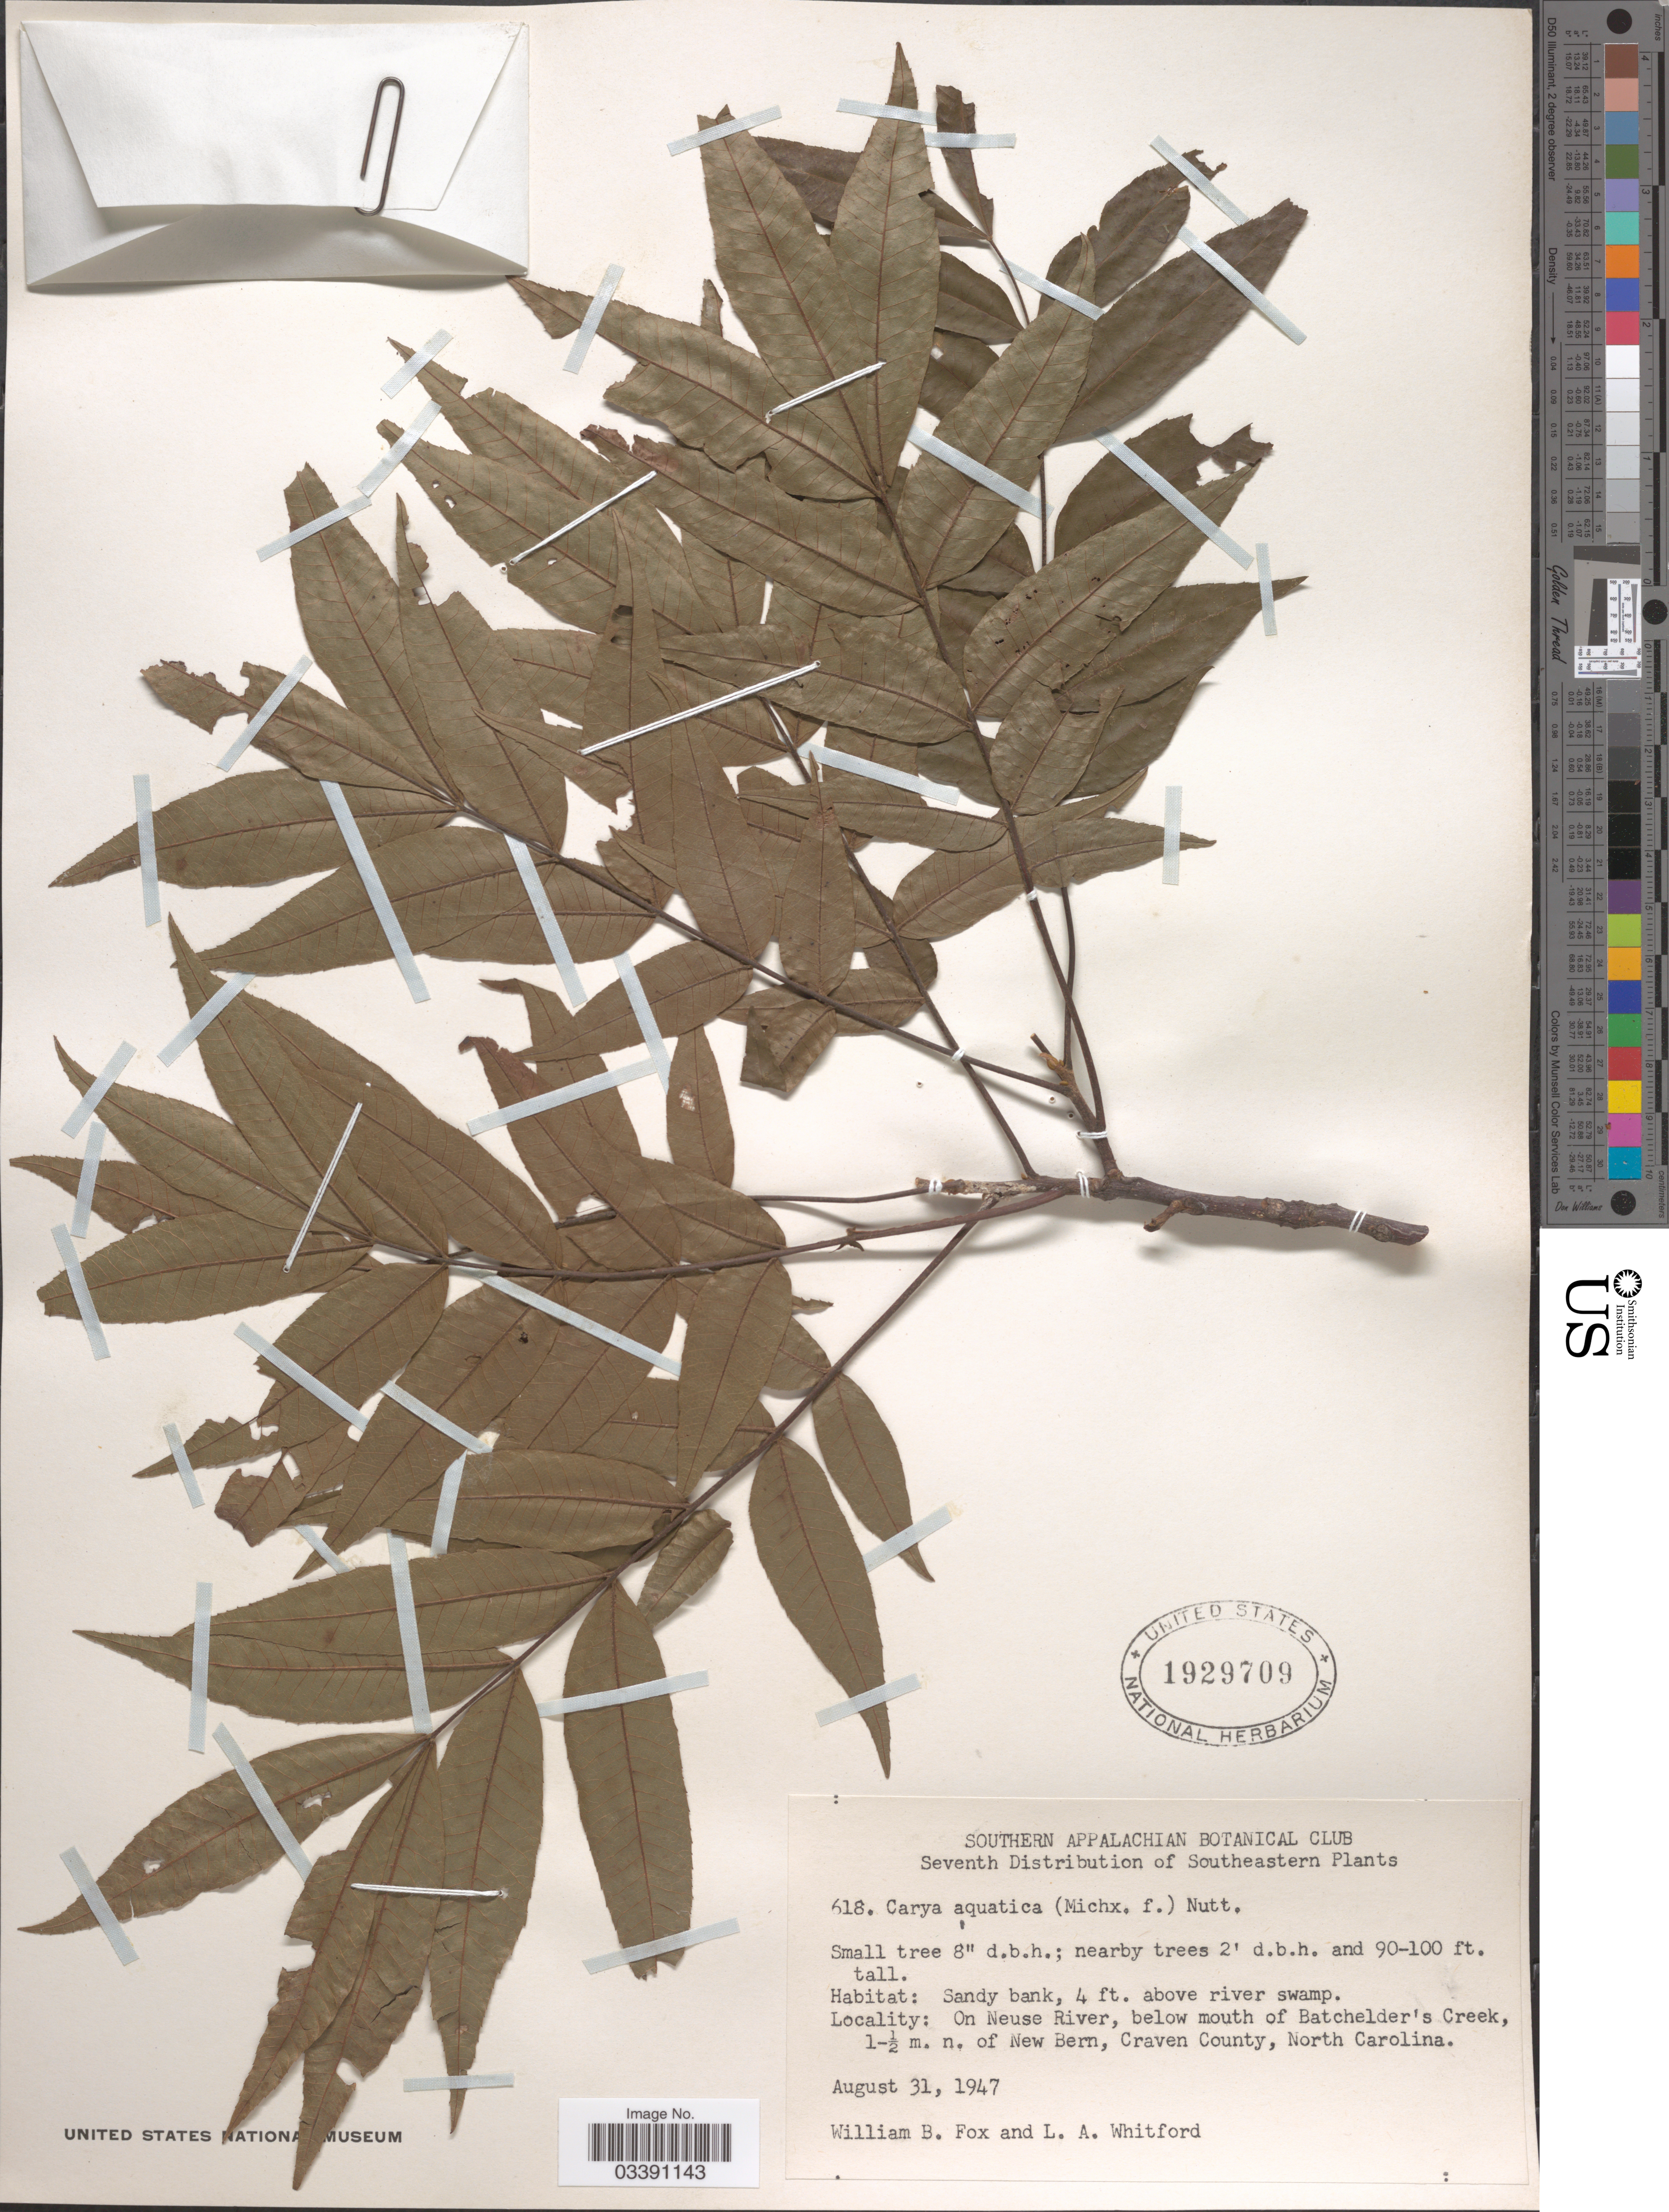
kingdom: Plantae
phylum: Tracheophyta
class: Magnoliopsida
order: Fagales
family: Juglandaceae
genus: Carya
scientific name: Carya aquatica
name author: (F. Michx.) Nutt.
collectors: W. B. Fox & L. Whitford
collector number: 618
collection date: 1947-08-31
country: United States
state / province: North Carolina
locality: Southeastern. On Neuse River, below mouth of Batchelder's Creek, 1-½ m. n. of New Bern, Craven County.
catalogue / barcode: US 1929709